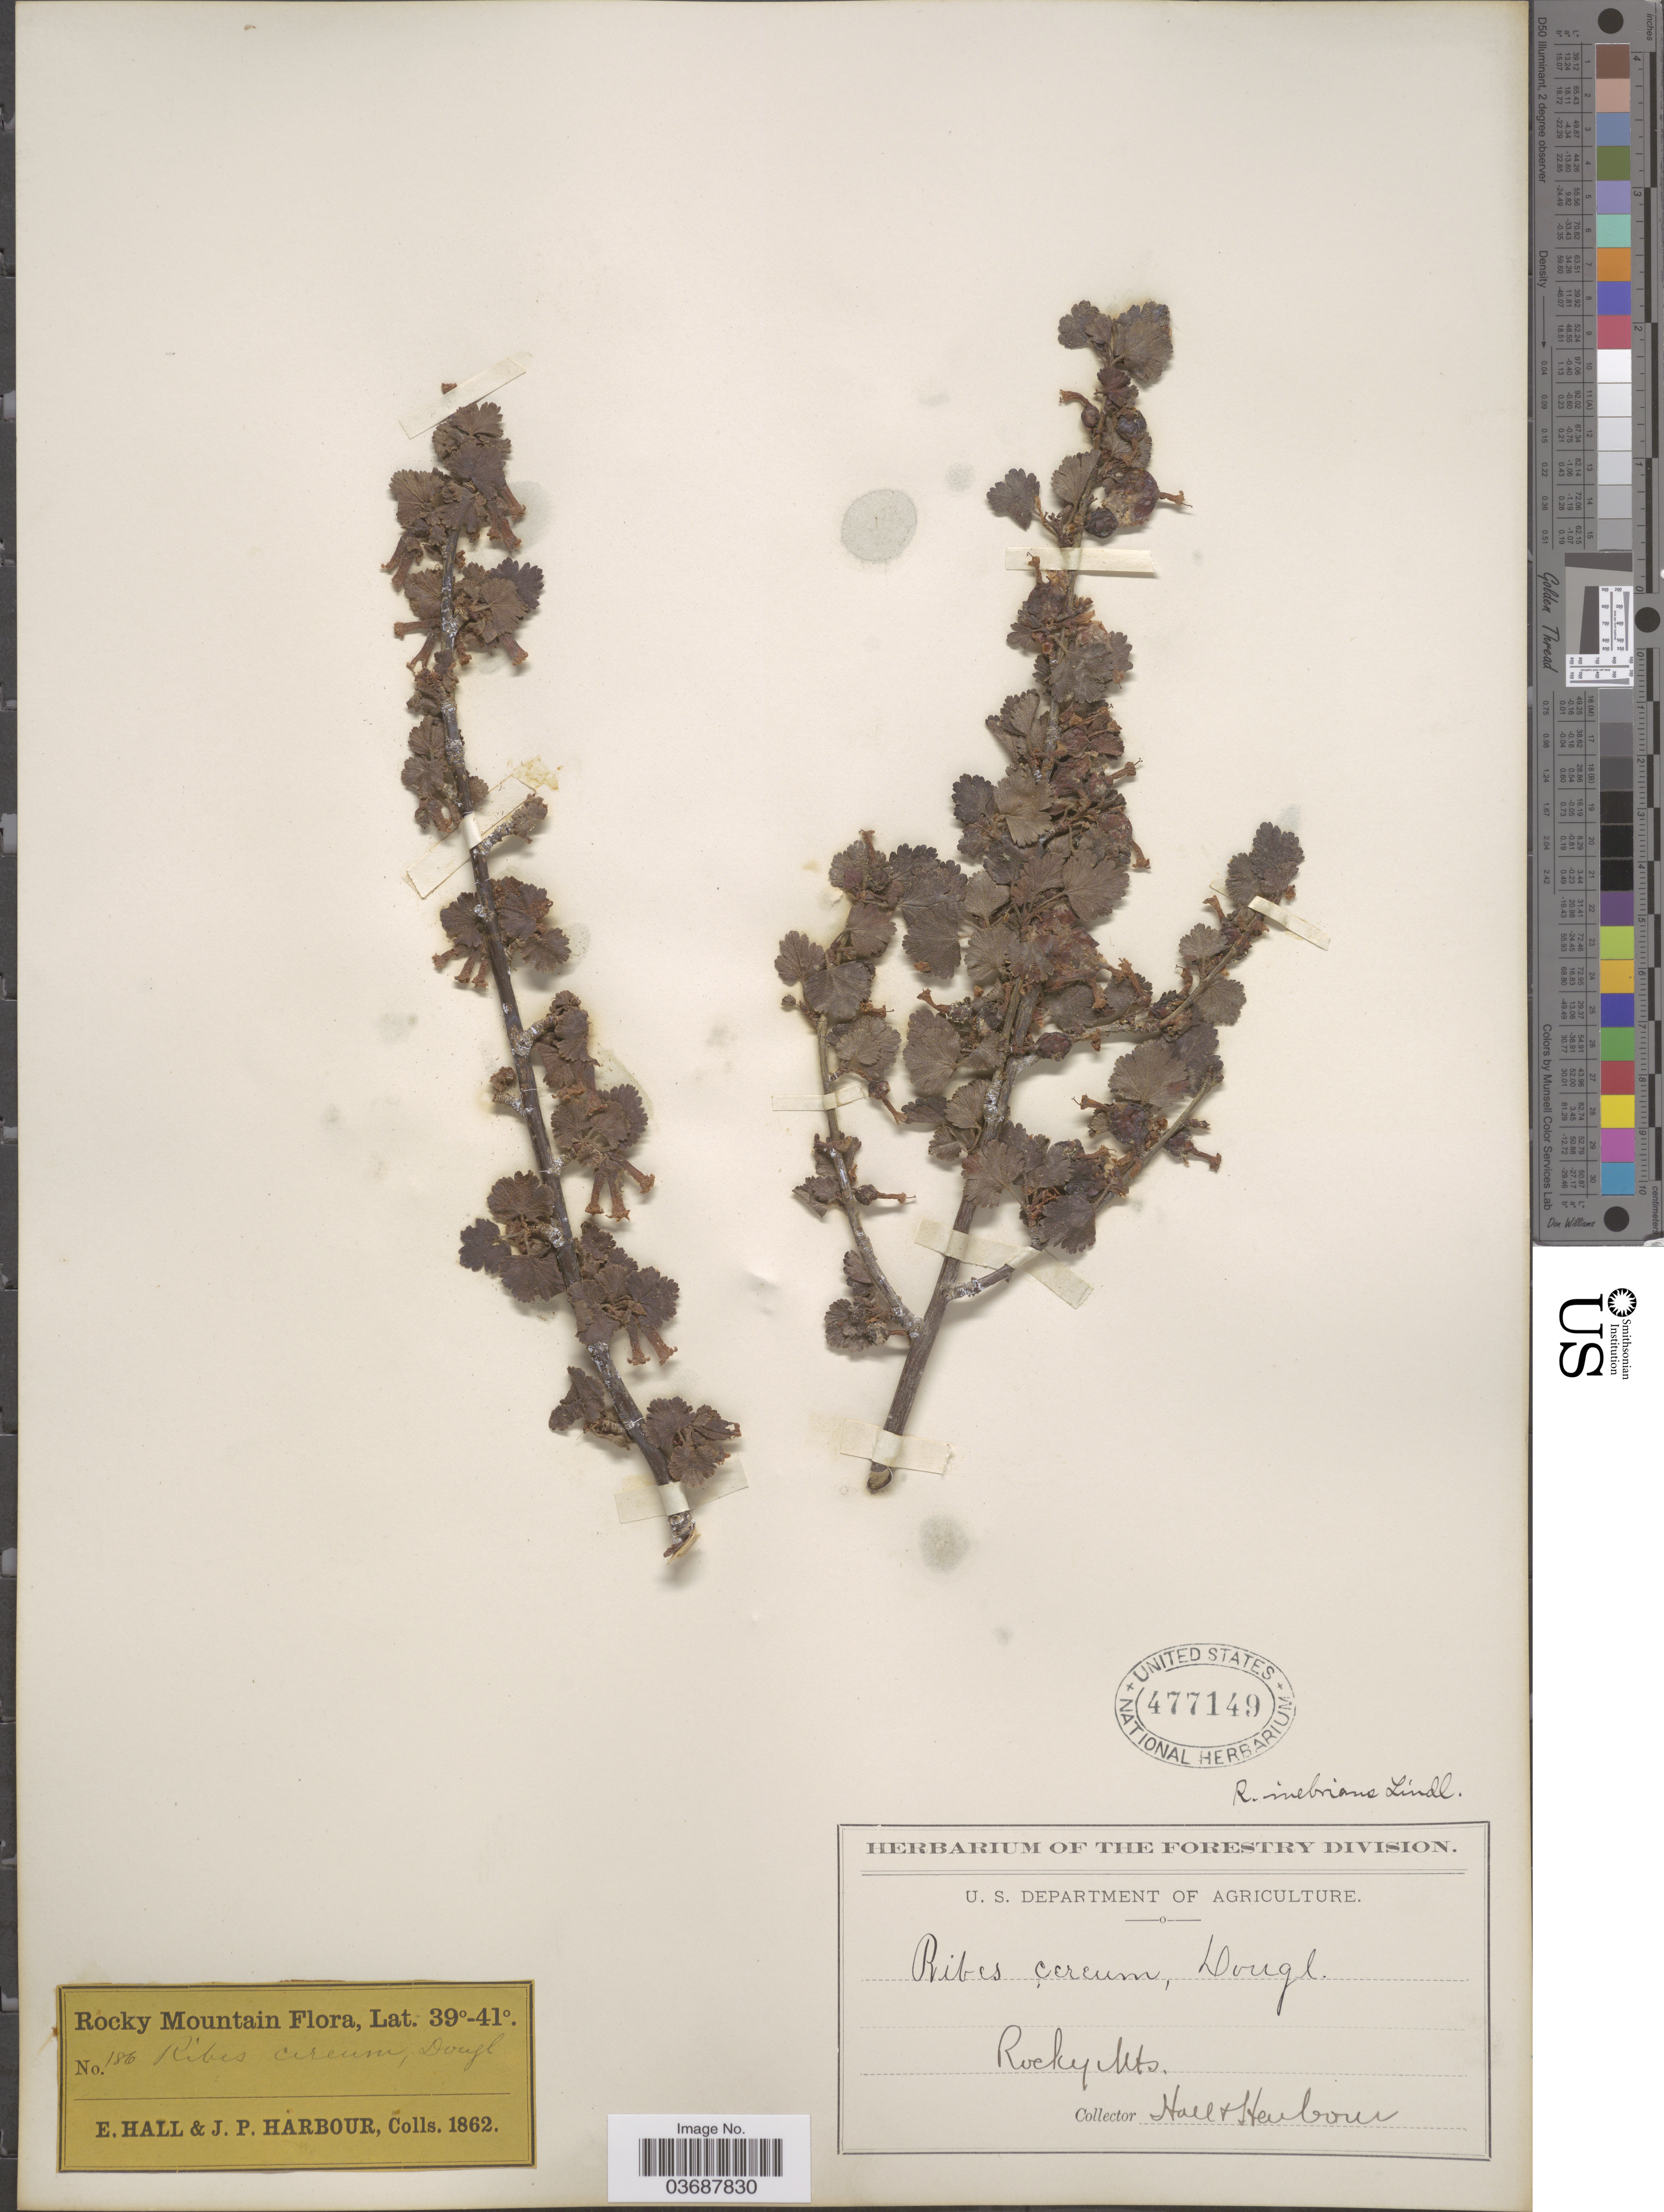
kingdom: Plantae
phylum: Tracheophyta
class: Magnoliopsida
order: Saxifragales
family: Grossulariaceae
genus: Ribes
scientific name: Ribes inebrians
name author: Lindl.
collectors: E. Hall & J. Harbour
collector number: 186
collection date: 1862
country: United States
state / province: Colorado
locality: Rocky Mts.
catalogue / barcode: US 477149